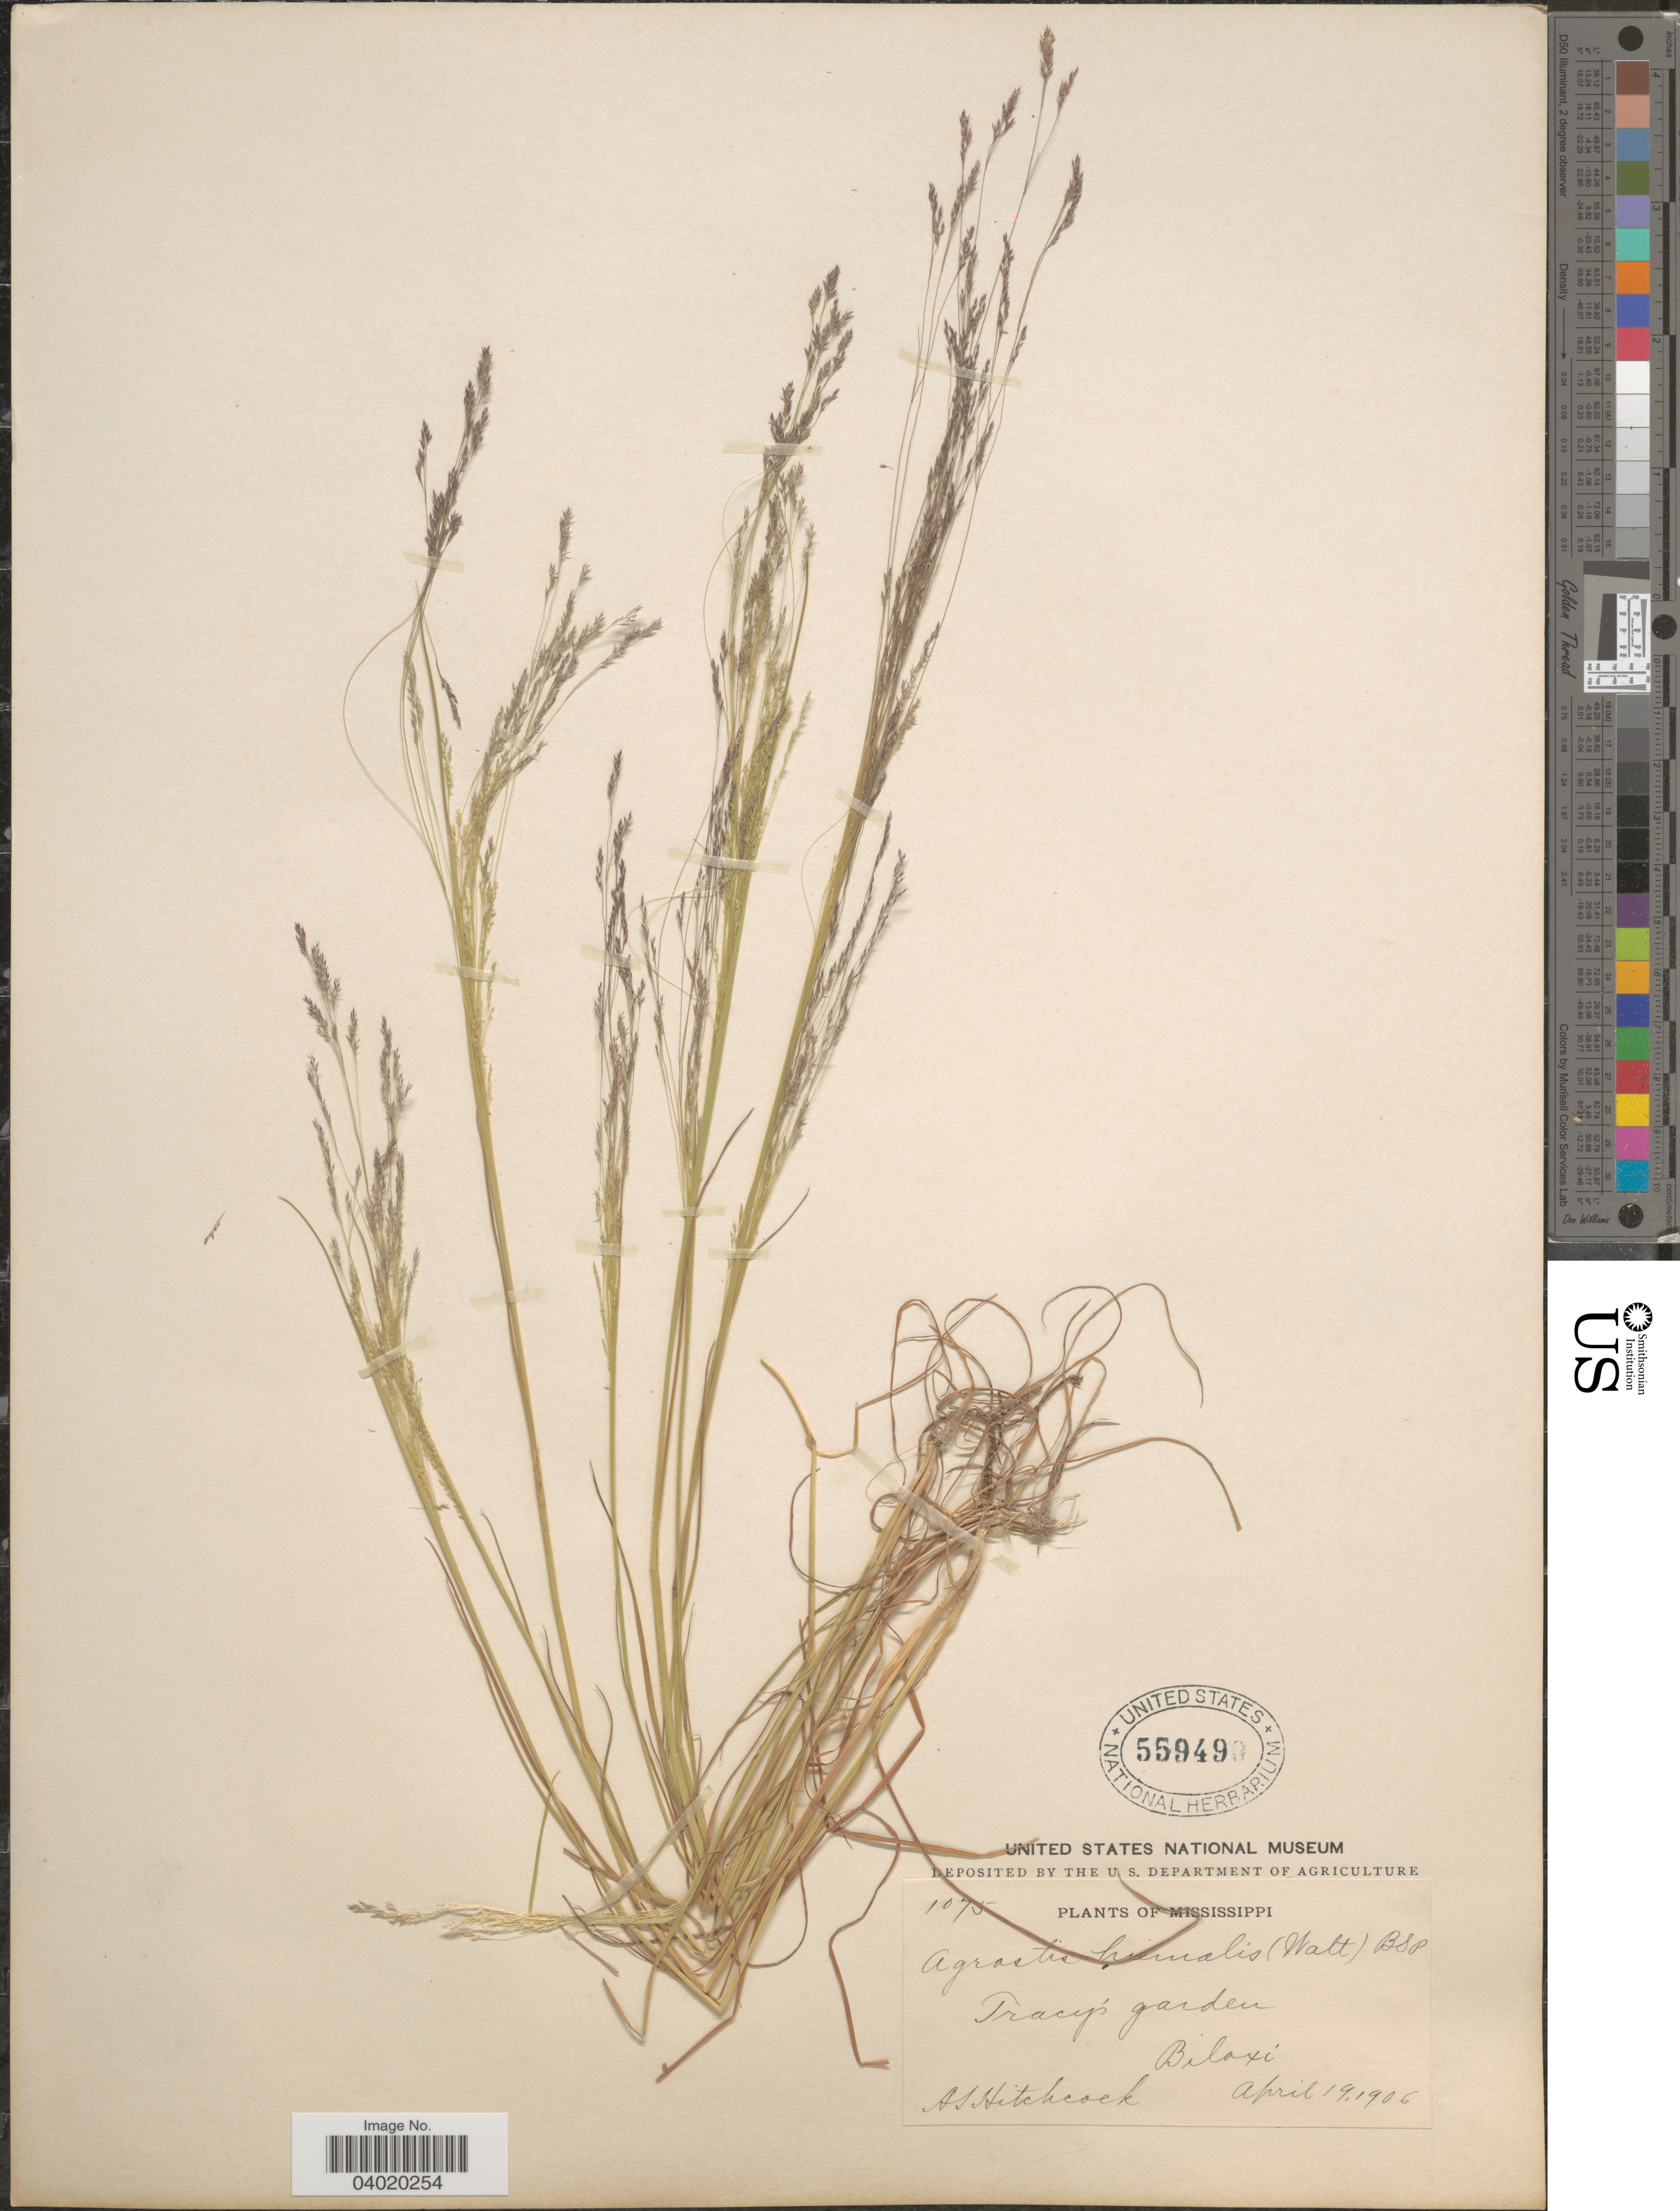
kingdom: Plantae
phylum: Tracheophyta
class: Liliopsida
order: Poales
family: Poaceae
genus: Agrostis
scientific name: Agrostis hyemalis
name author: (Walter) Britton et al.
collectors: A. S. Hitchcock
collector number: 1075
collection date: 1906-04-19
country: United States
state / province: Mississippi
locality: Tracy's garden. Biloxi.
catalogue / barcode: US 559490